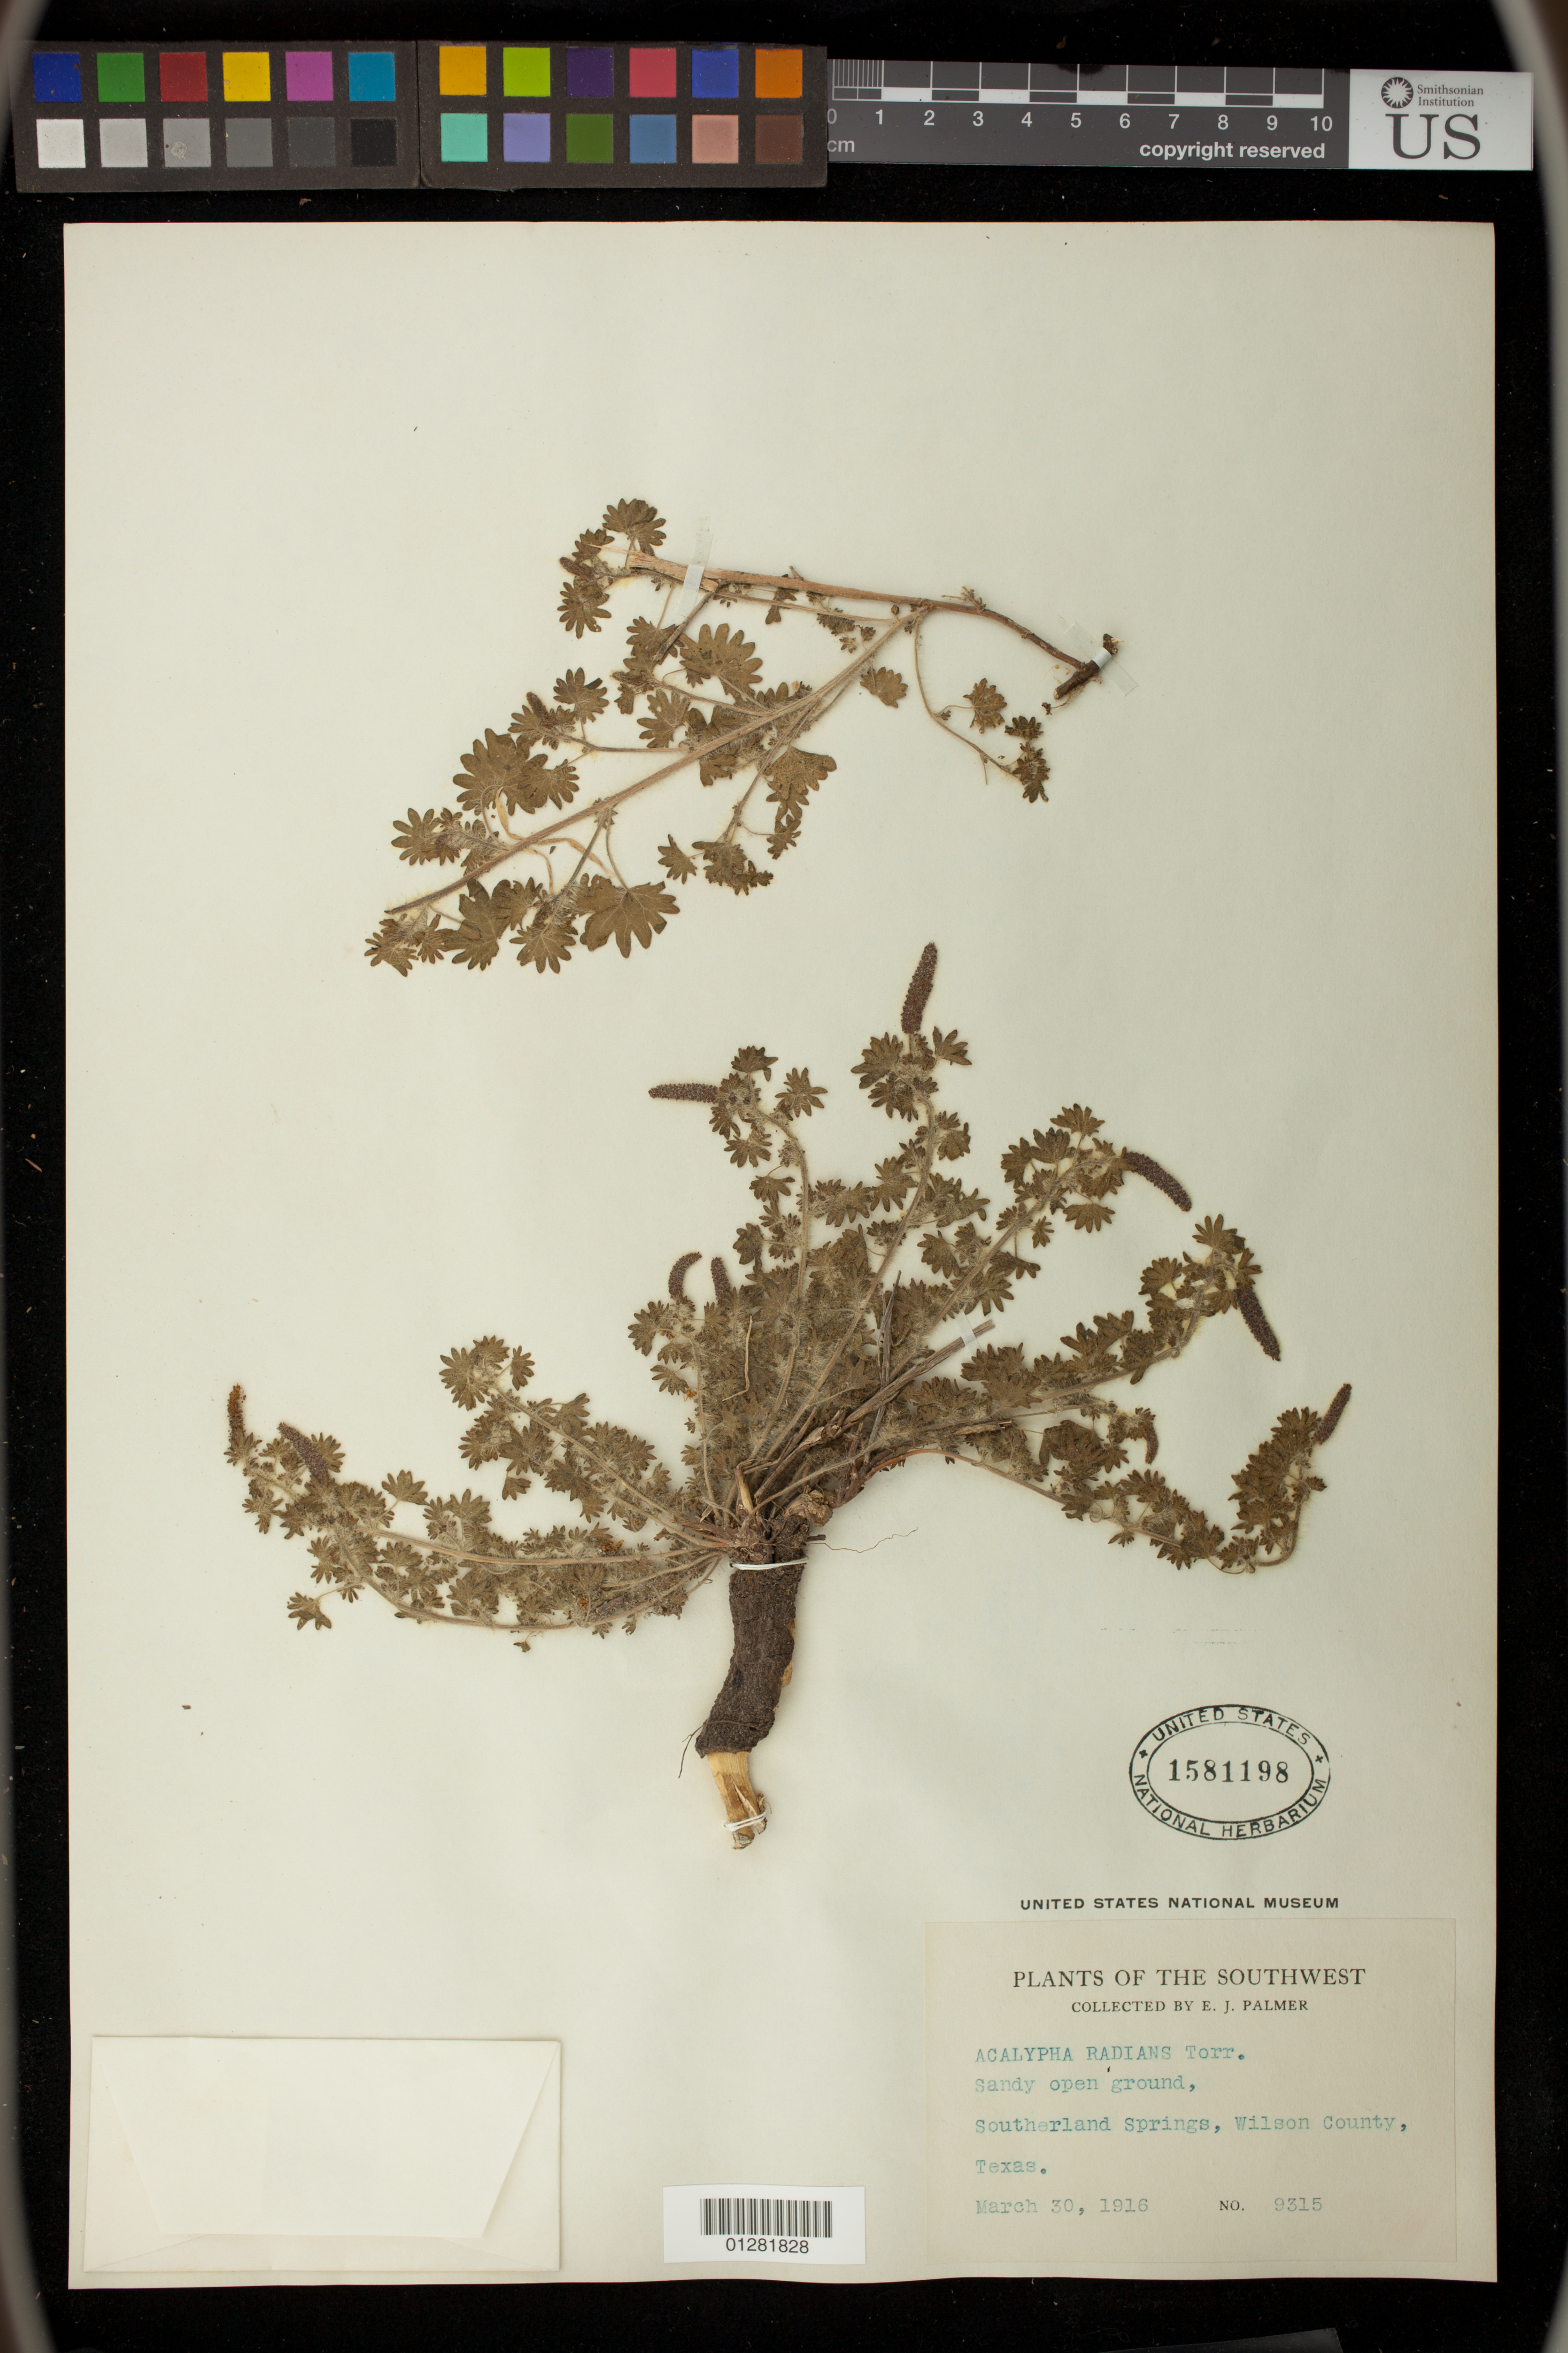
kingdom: Plantae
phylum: Tracheophyta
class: Magnoliopsida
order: Malpighiales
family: Euphorbiaceae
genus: Acalypha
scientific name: Acalypha radians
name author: Torr.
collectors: E. J. Palmer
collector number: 9315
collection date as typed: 30 Mar 1916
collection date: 1916-03-30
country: United States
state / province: Texas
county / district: Wilson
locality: Southerland Springs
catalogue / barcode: US 1581198